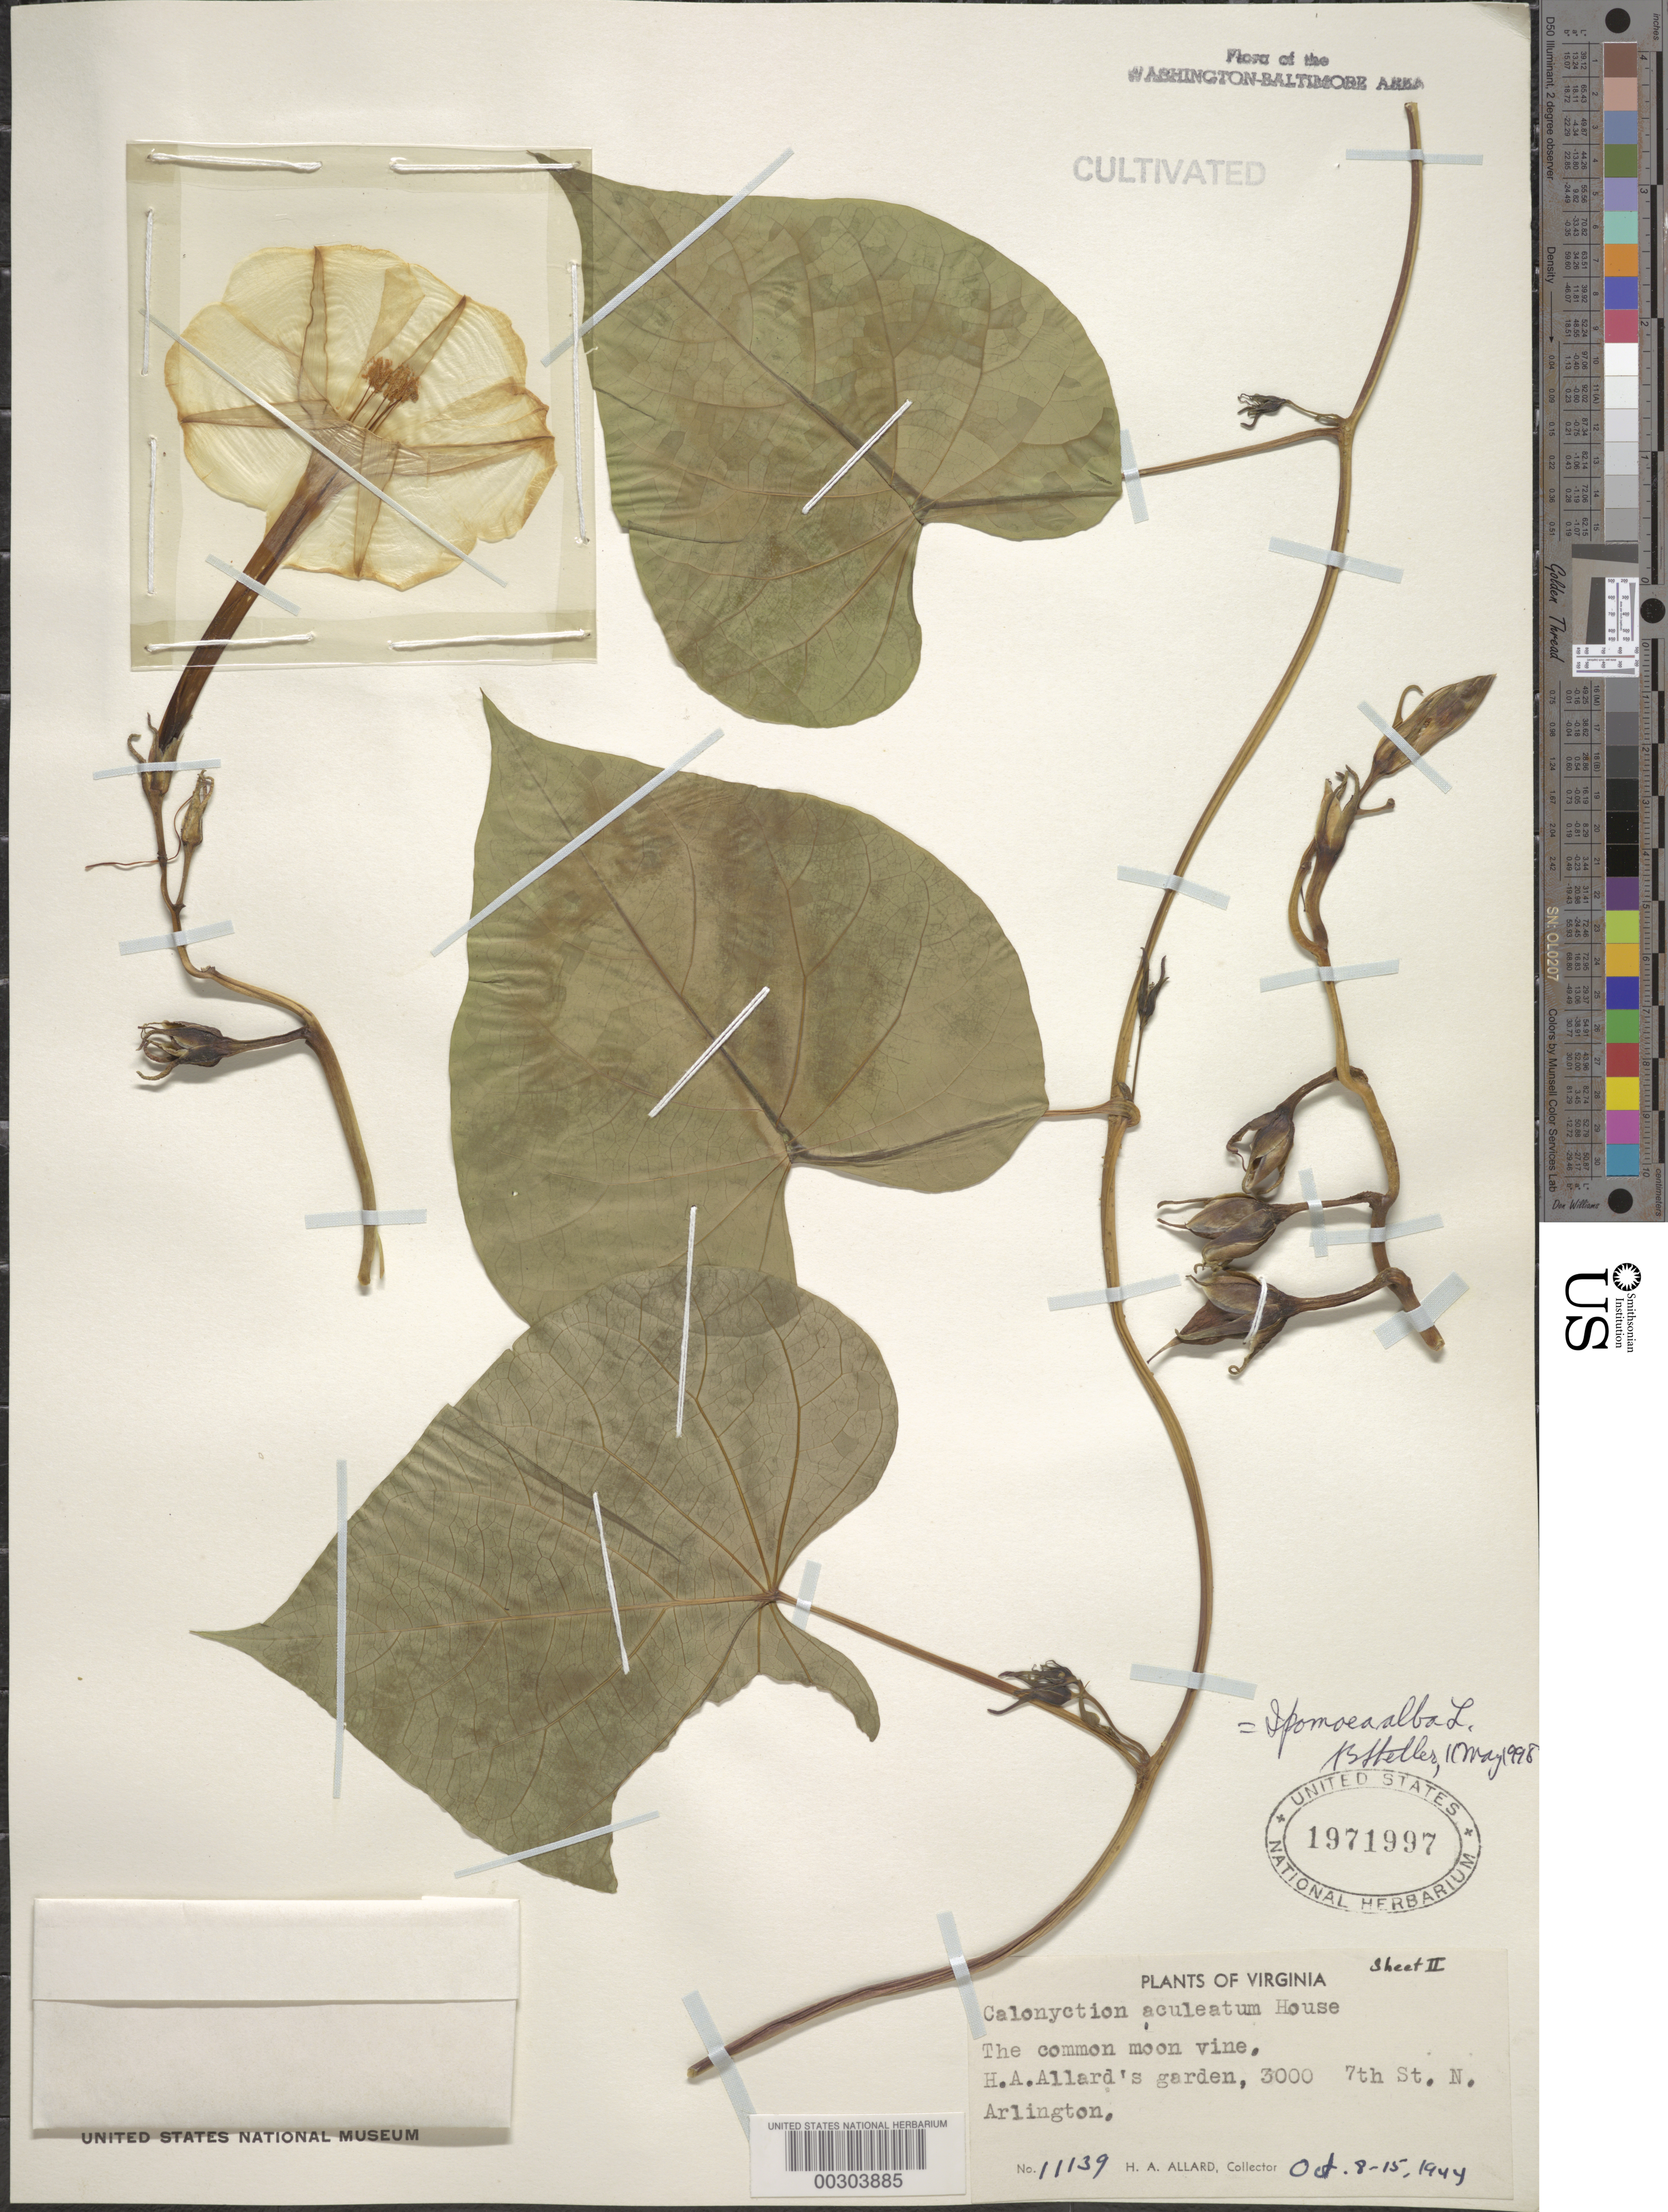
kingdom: Plantae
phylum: Tracheophyta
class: Magnoliopsida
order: Solanales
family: Convolvulaceae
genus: Ipomoea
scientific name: Ipomoea alba L.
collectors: H. A. Allard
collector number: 11139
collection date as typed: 08 Oct 1944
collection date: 1944-10-08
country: United States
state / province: Virginia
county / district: Arlington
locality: Arlington, 3000 7th St N, H.A. Allard's garden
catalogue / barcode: US 1971997